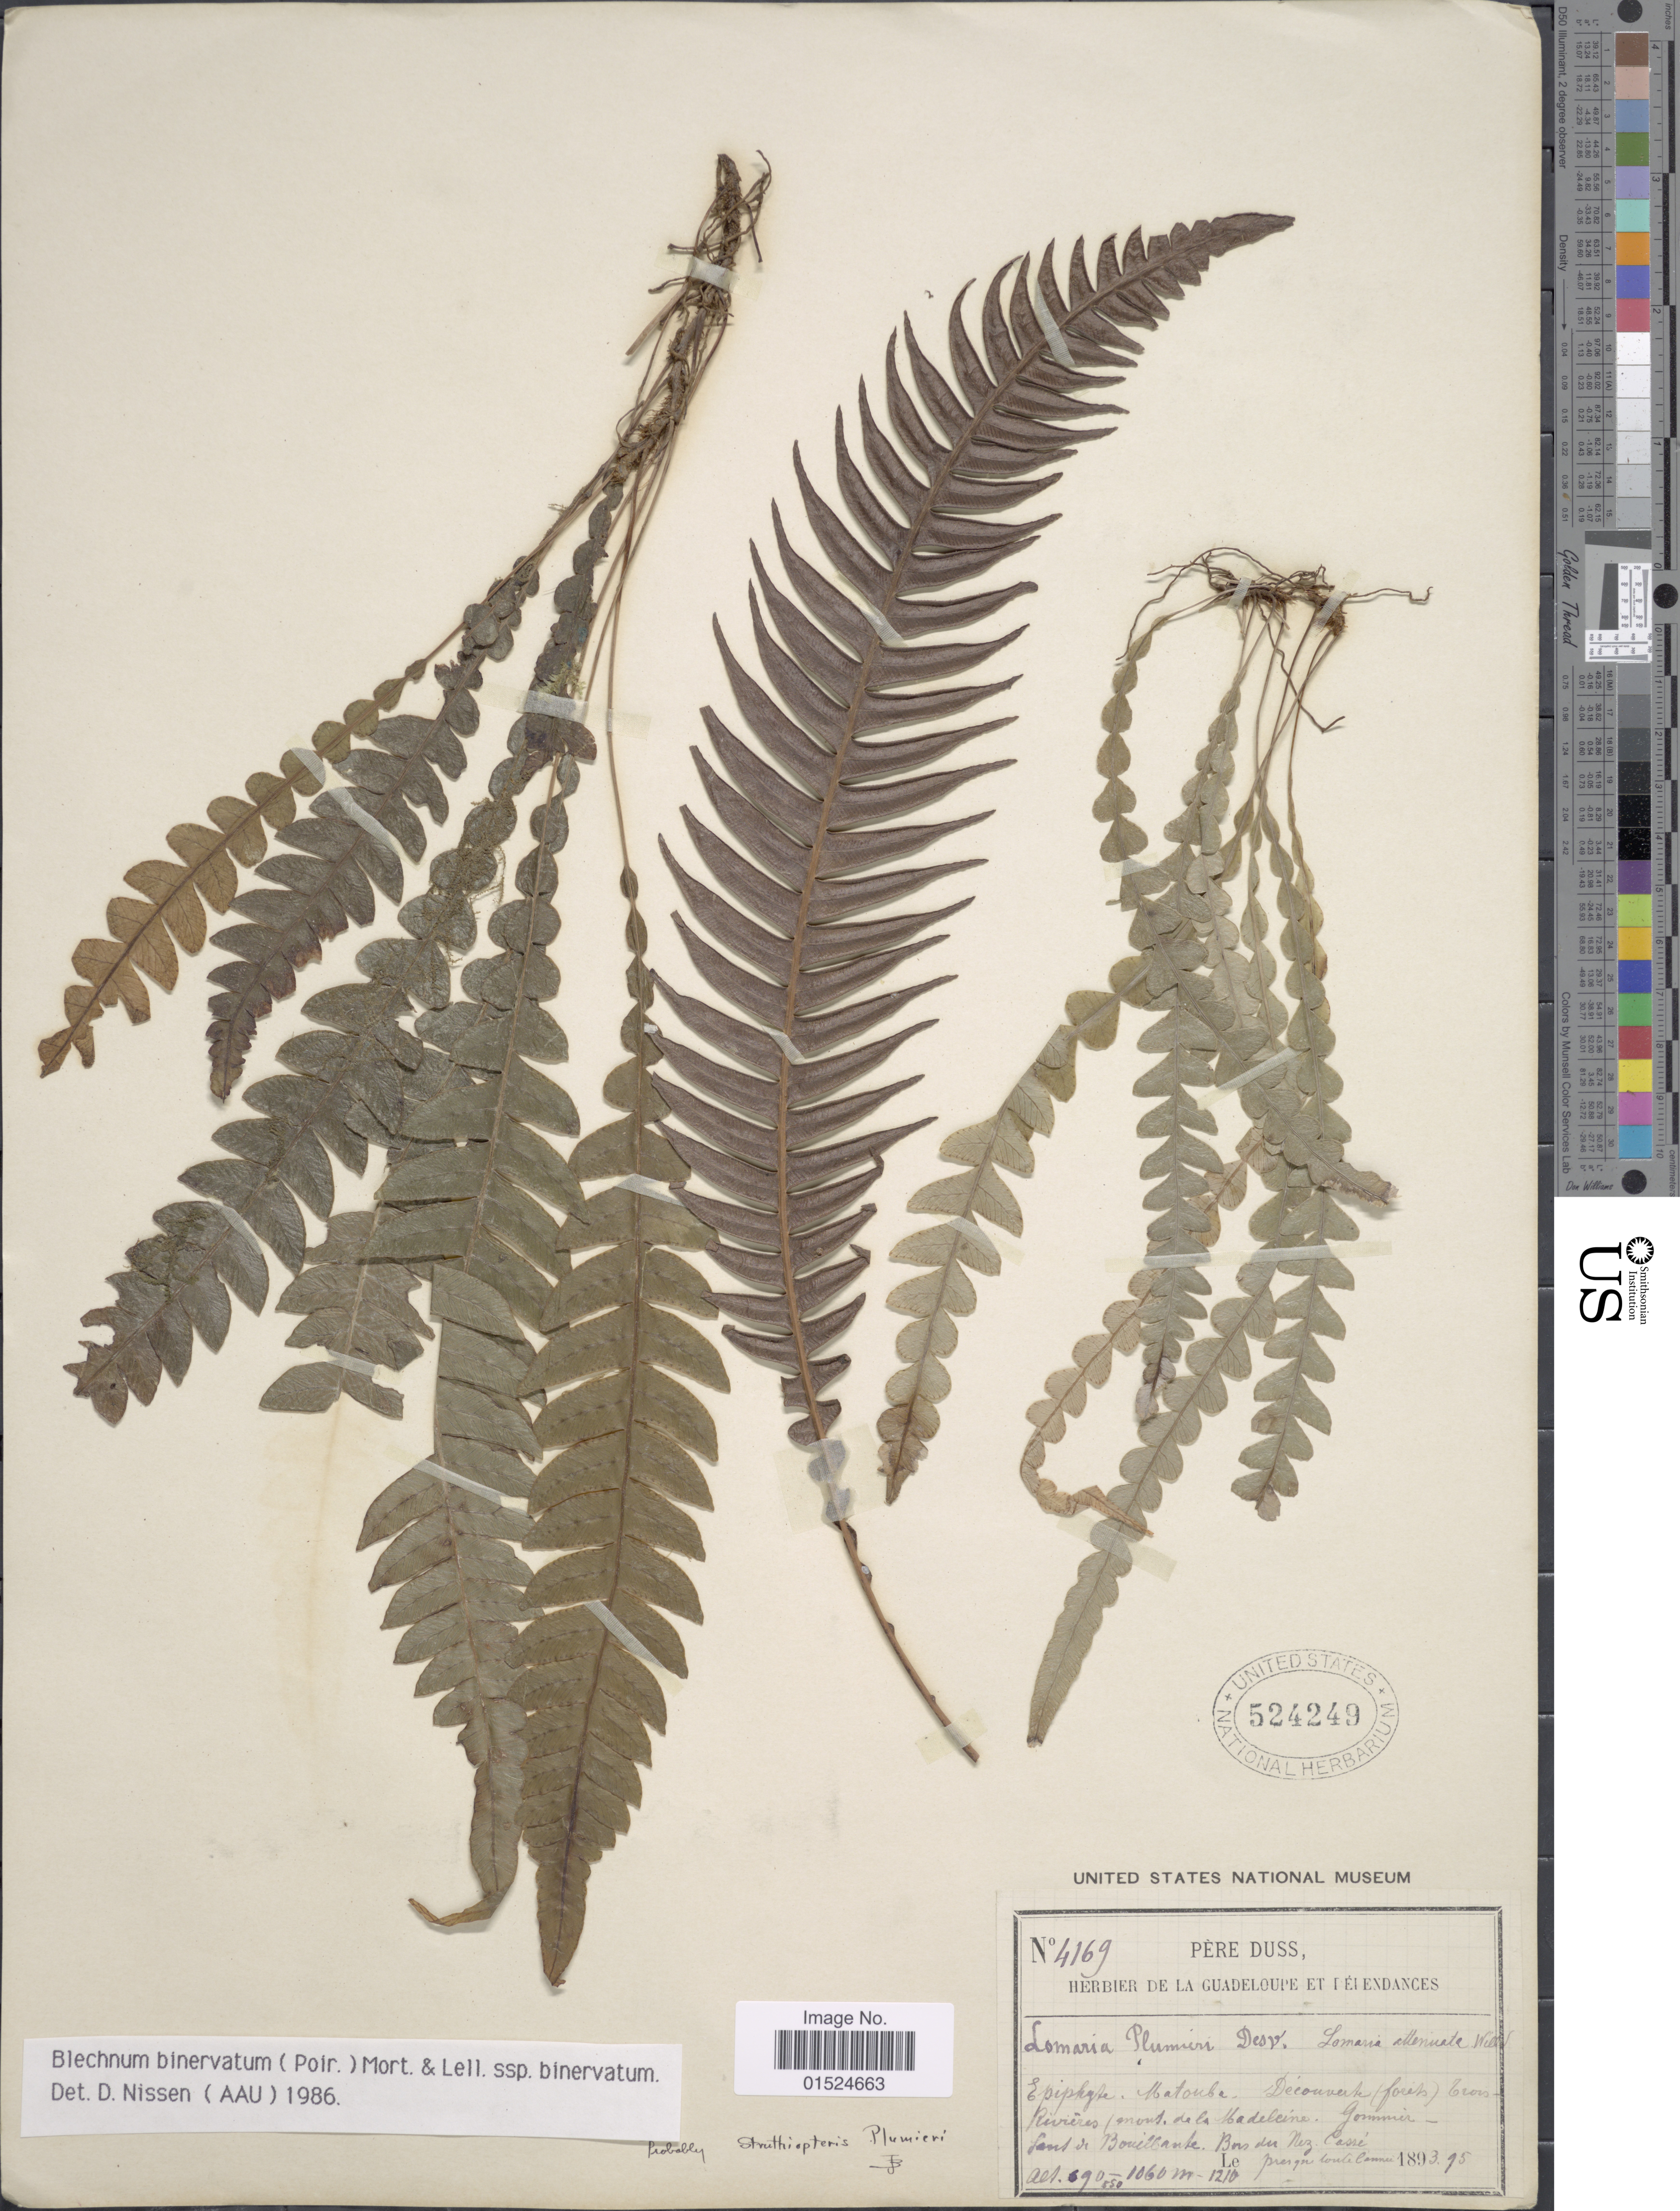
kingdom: Plantae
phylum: Tracheophyta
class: Polypodiopsida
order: Polypodiales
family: Blechnaceae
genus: Blechnum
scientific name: Blechnum binervatum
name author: (Poir.) C.V. Morton & Lellinger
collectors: Père Duss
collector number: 4169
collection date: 1893/1895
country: Guadeloupe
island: Leeward Is.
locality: Matouba, Decouverte (forets) Trois-Rivieres (mont de la Madeleine), Gommier - Saut de Bouillante, Bois du Nez Cassé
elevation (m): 690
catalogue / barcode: US 524249